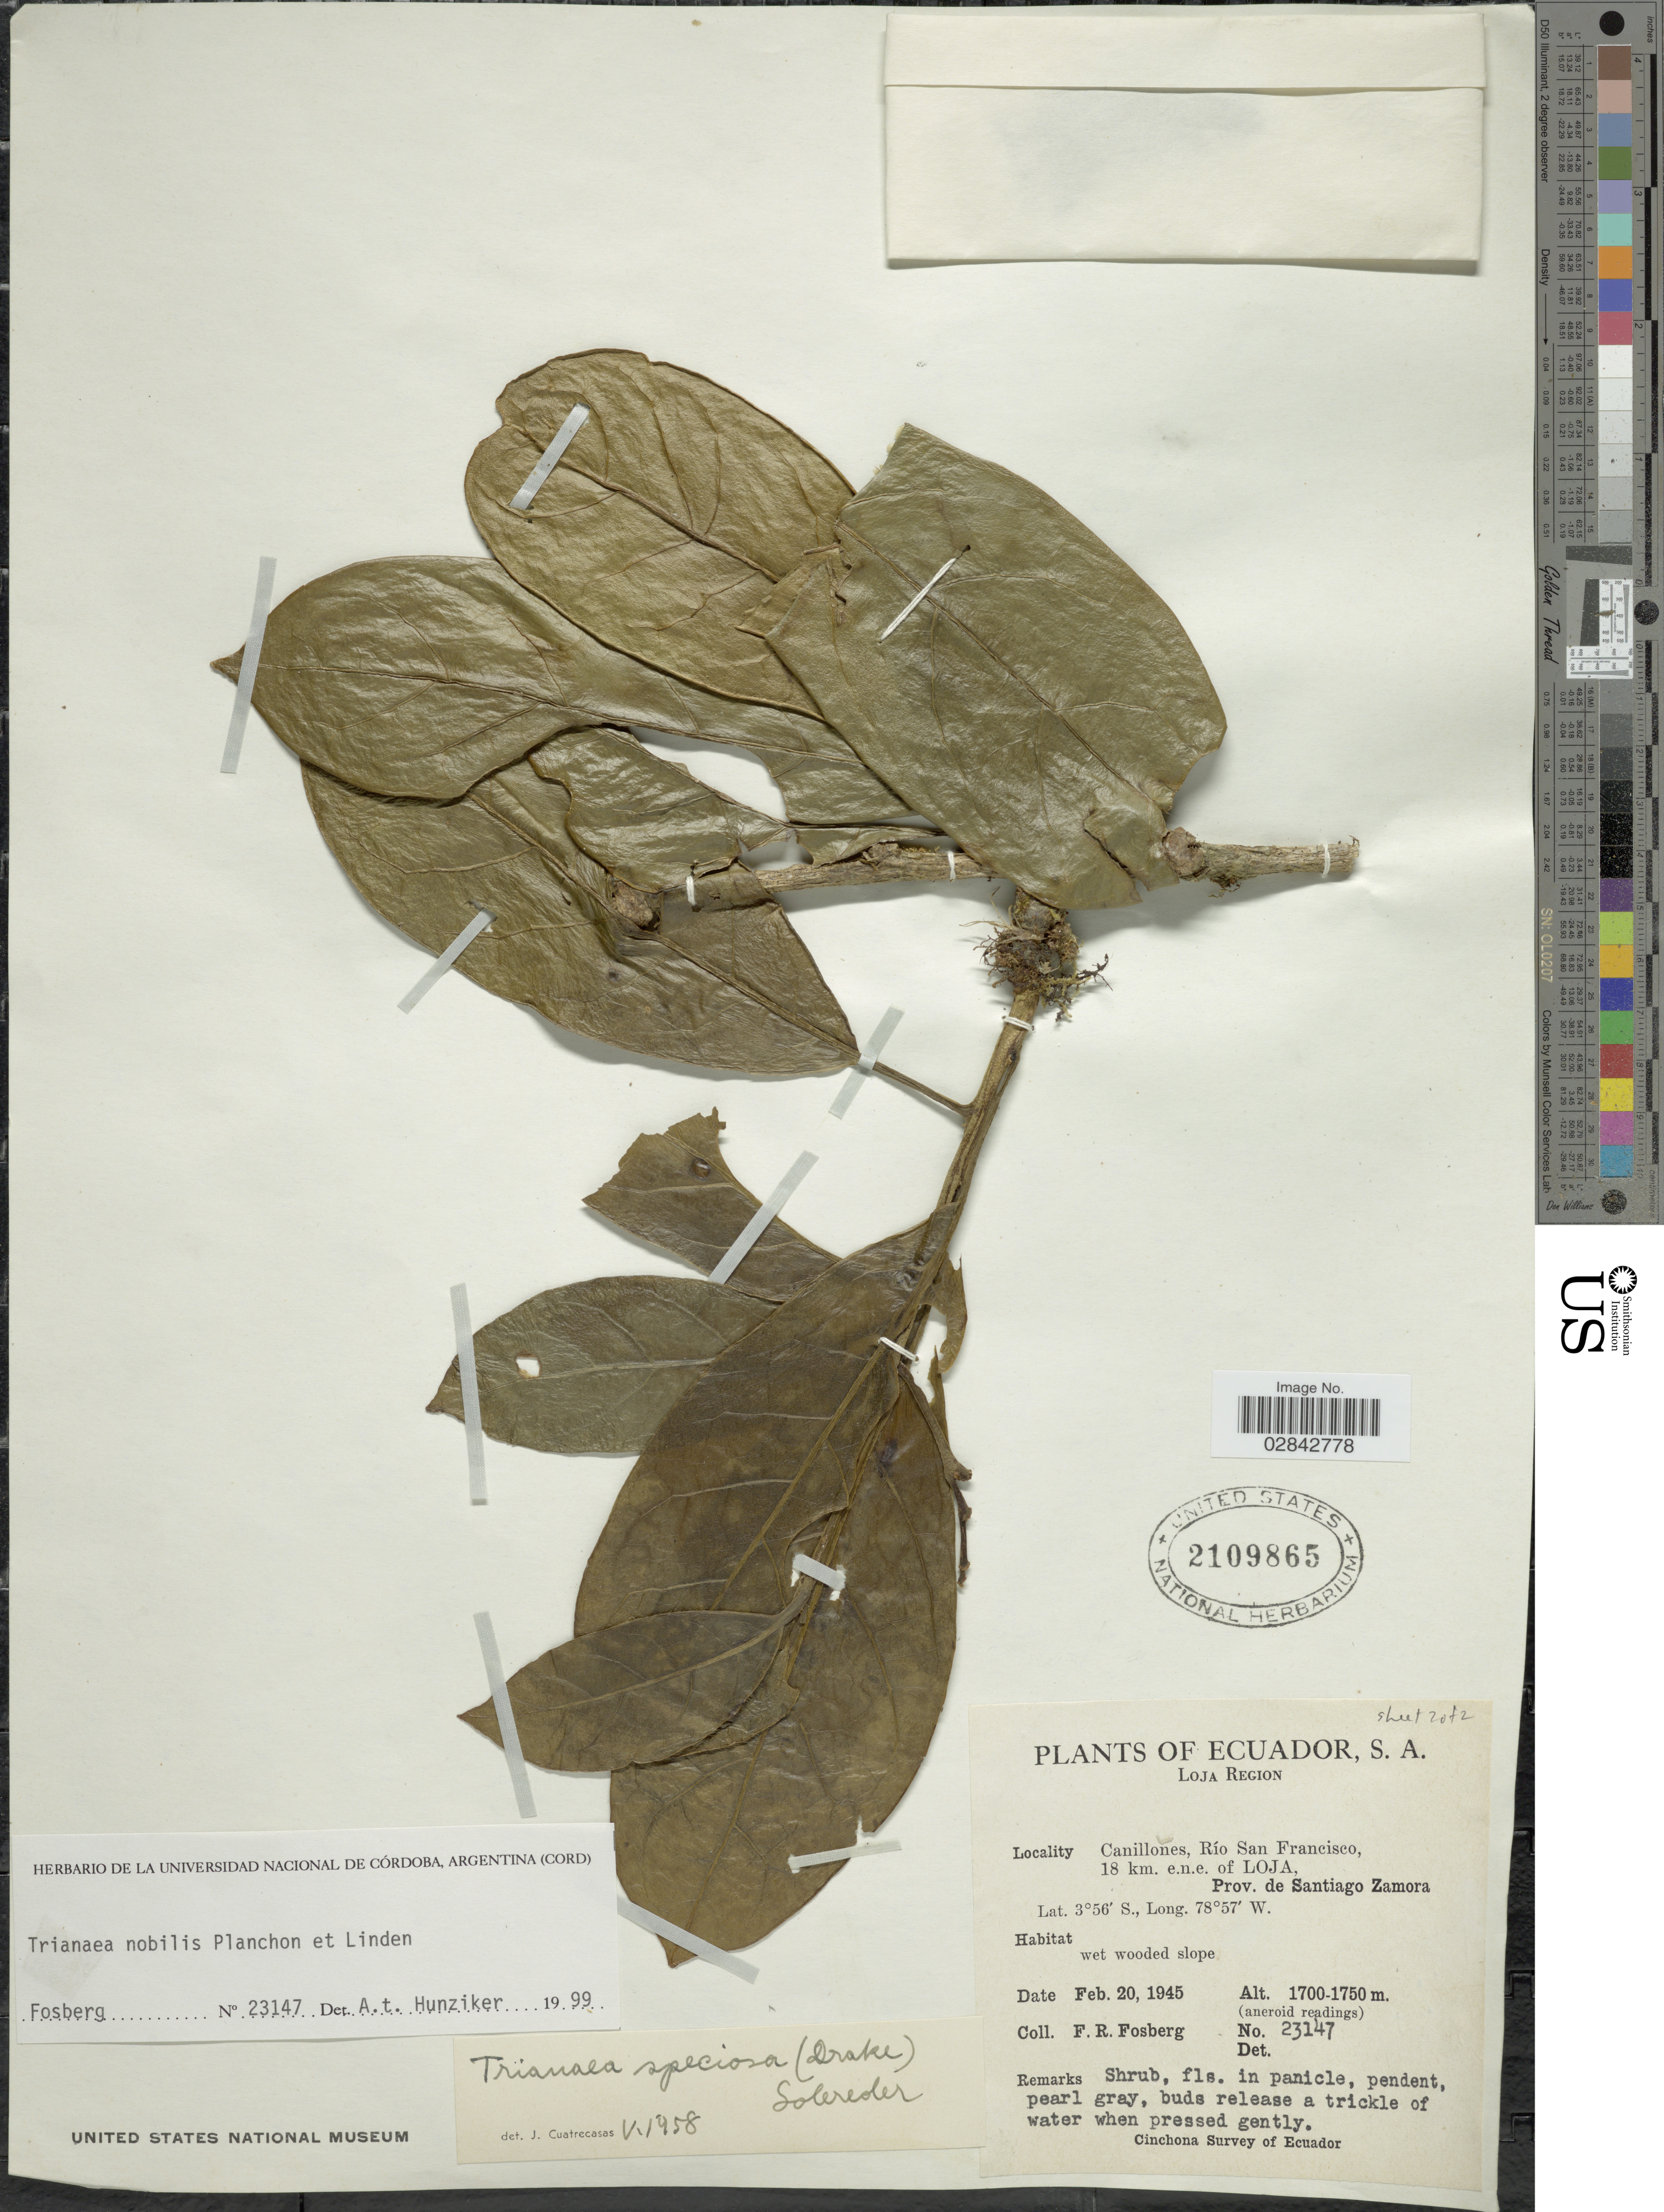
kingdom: Plantae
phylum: Tracheophyta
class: Magnoliopsida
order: Solanales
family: Solanaceae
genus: Trianaea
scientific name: Trianaea nobilis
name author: Planch. & B.L. Linden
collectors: F. R. Fosberg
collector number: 23147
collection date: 1945-02-20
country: Ecuador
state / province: Loja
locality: Loja Region, Canillones, Río San Francisco, 18 km. e.n.e. of Loja, Prov. de Santiago Zamora.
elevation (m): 1700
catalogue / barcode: US 2109865